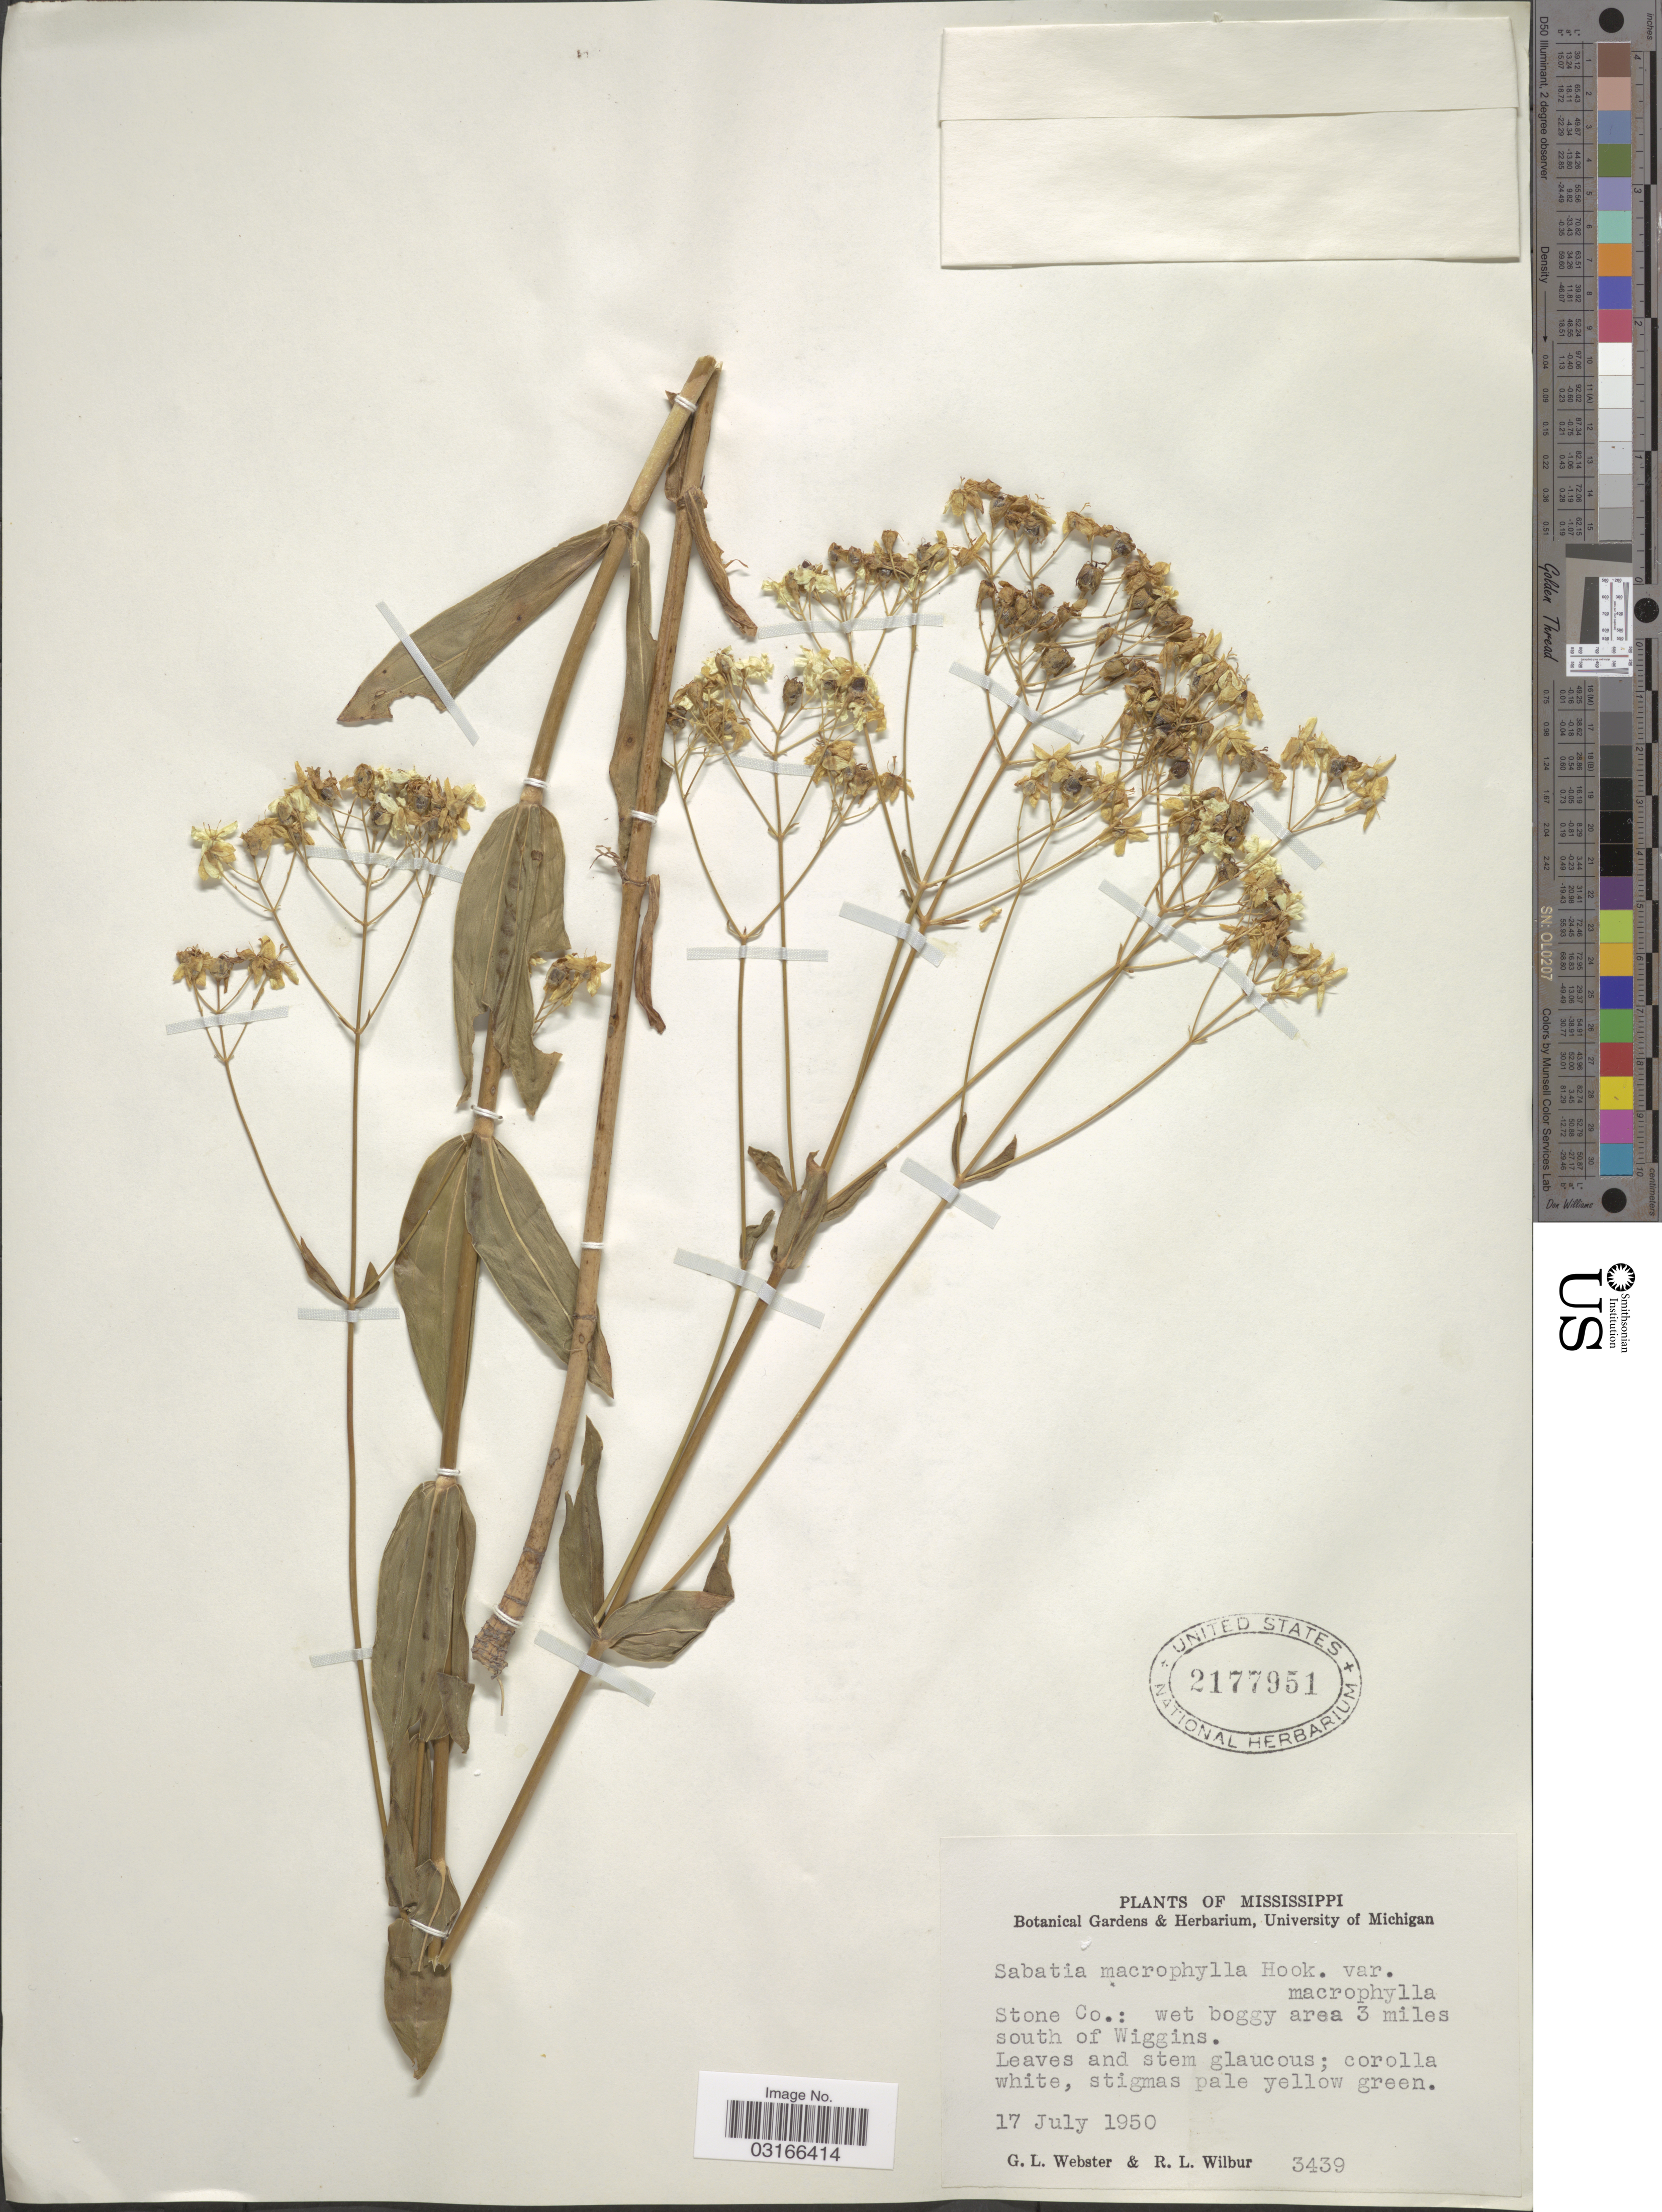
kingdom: Plantae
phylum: Tracheophyta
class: Magnoliopsida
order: Gentianales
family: Gentianaceae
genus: Sabatia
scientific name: Sabatia campestris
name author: Nutt.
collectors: G. L. Webster & R. L. Wilbur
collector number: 3439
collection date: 1950-07-17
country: United States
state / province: Mississippi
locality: Stone Co.: wet boggy area 3 miles south of Wiggins.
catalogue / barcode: US 2177951